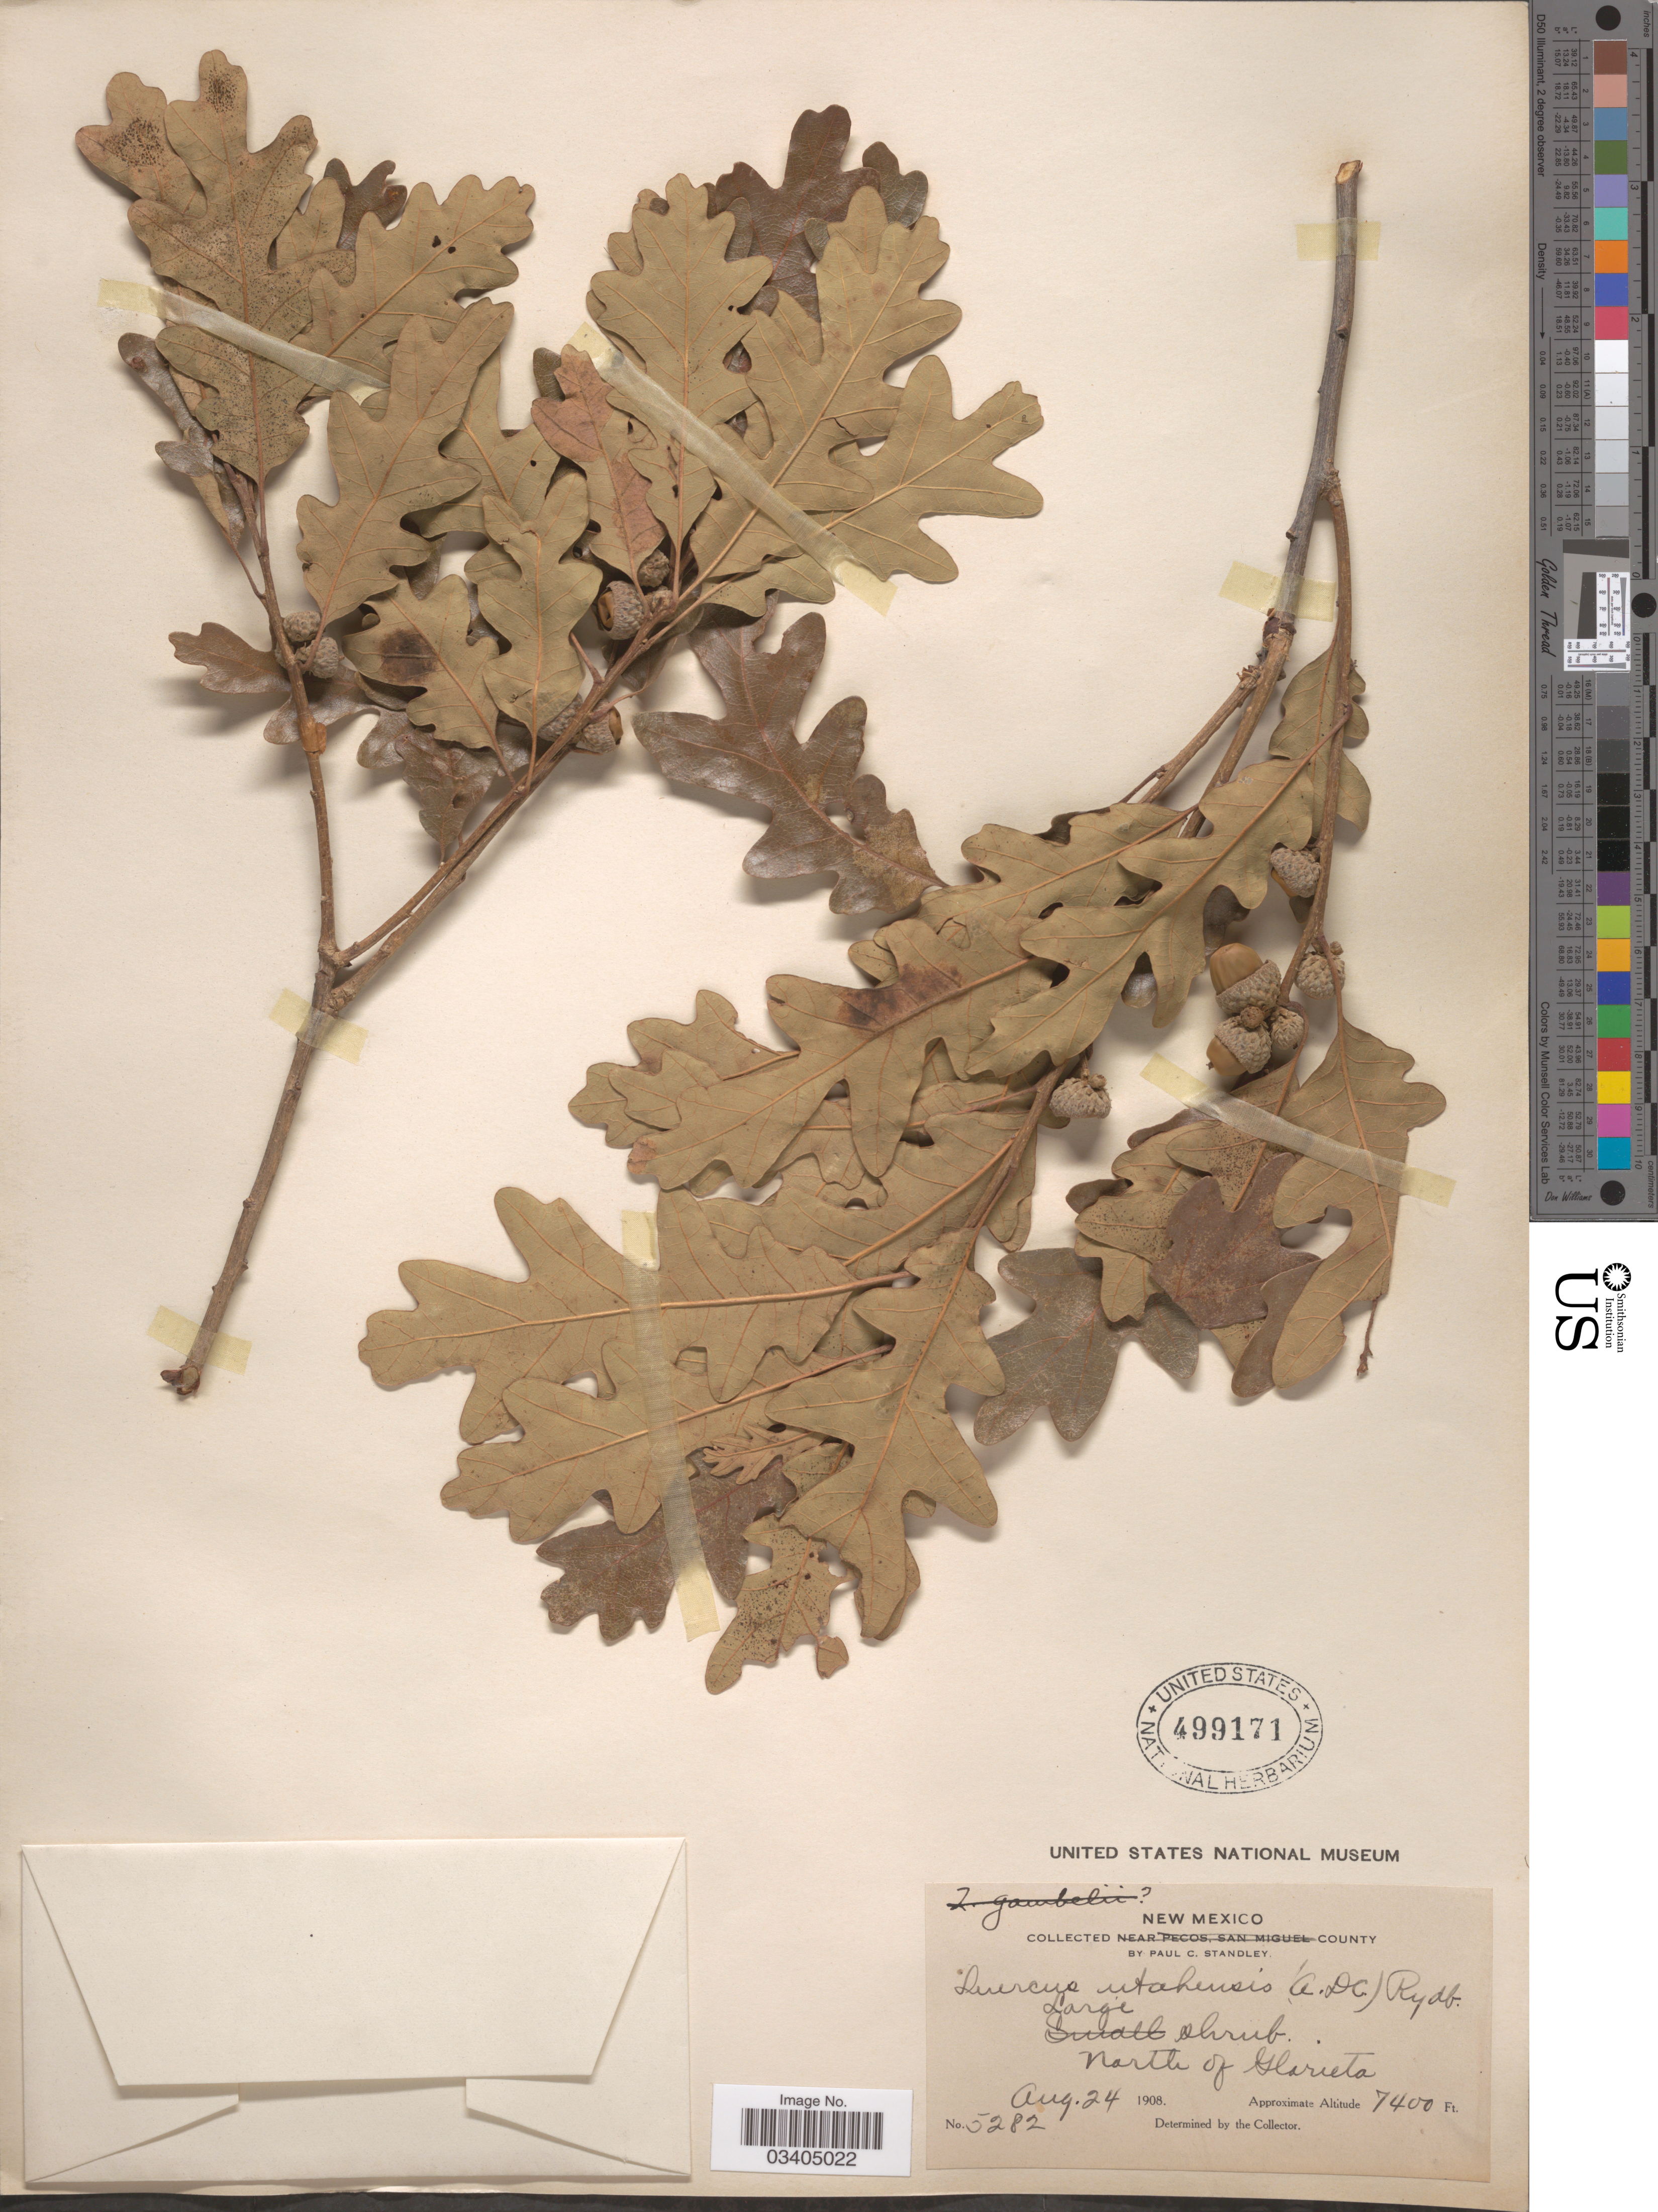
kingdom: Plantae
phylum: Tracheophyta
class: Magnoliopsida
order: Fagales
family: Fagaceae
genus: Quercus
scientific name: Quercus gambelii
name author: Nutt.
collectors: P. C. Standley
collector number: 5282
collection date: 1908-08-24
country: United States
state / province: New Mexico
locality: North of Glorieta.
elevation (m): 2256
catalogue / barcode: US 499171